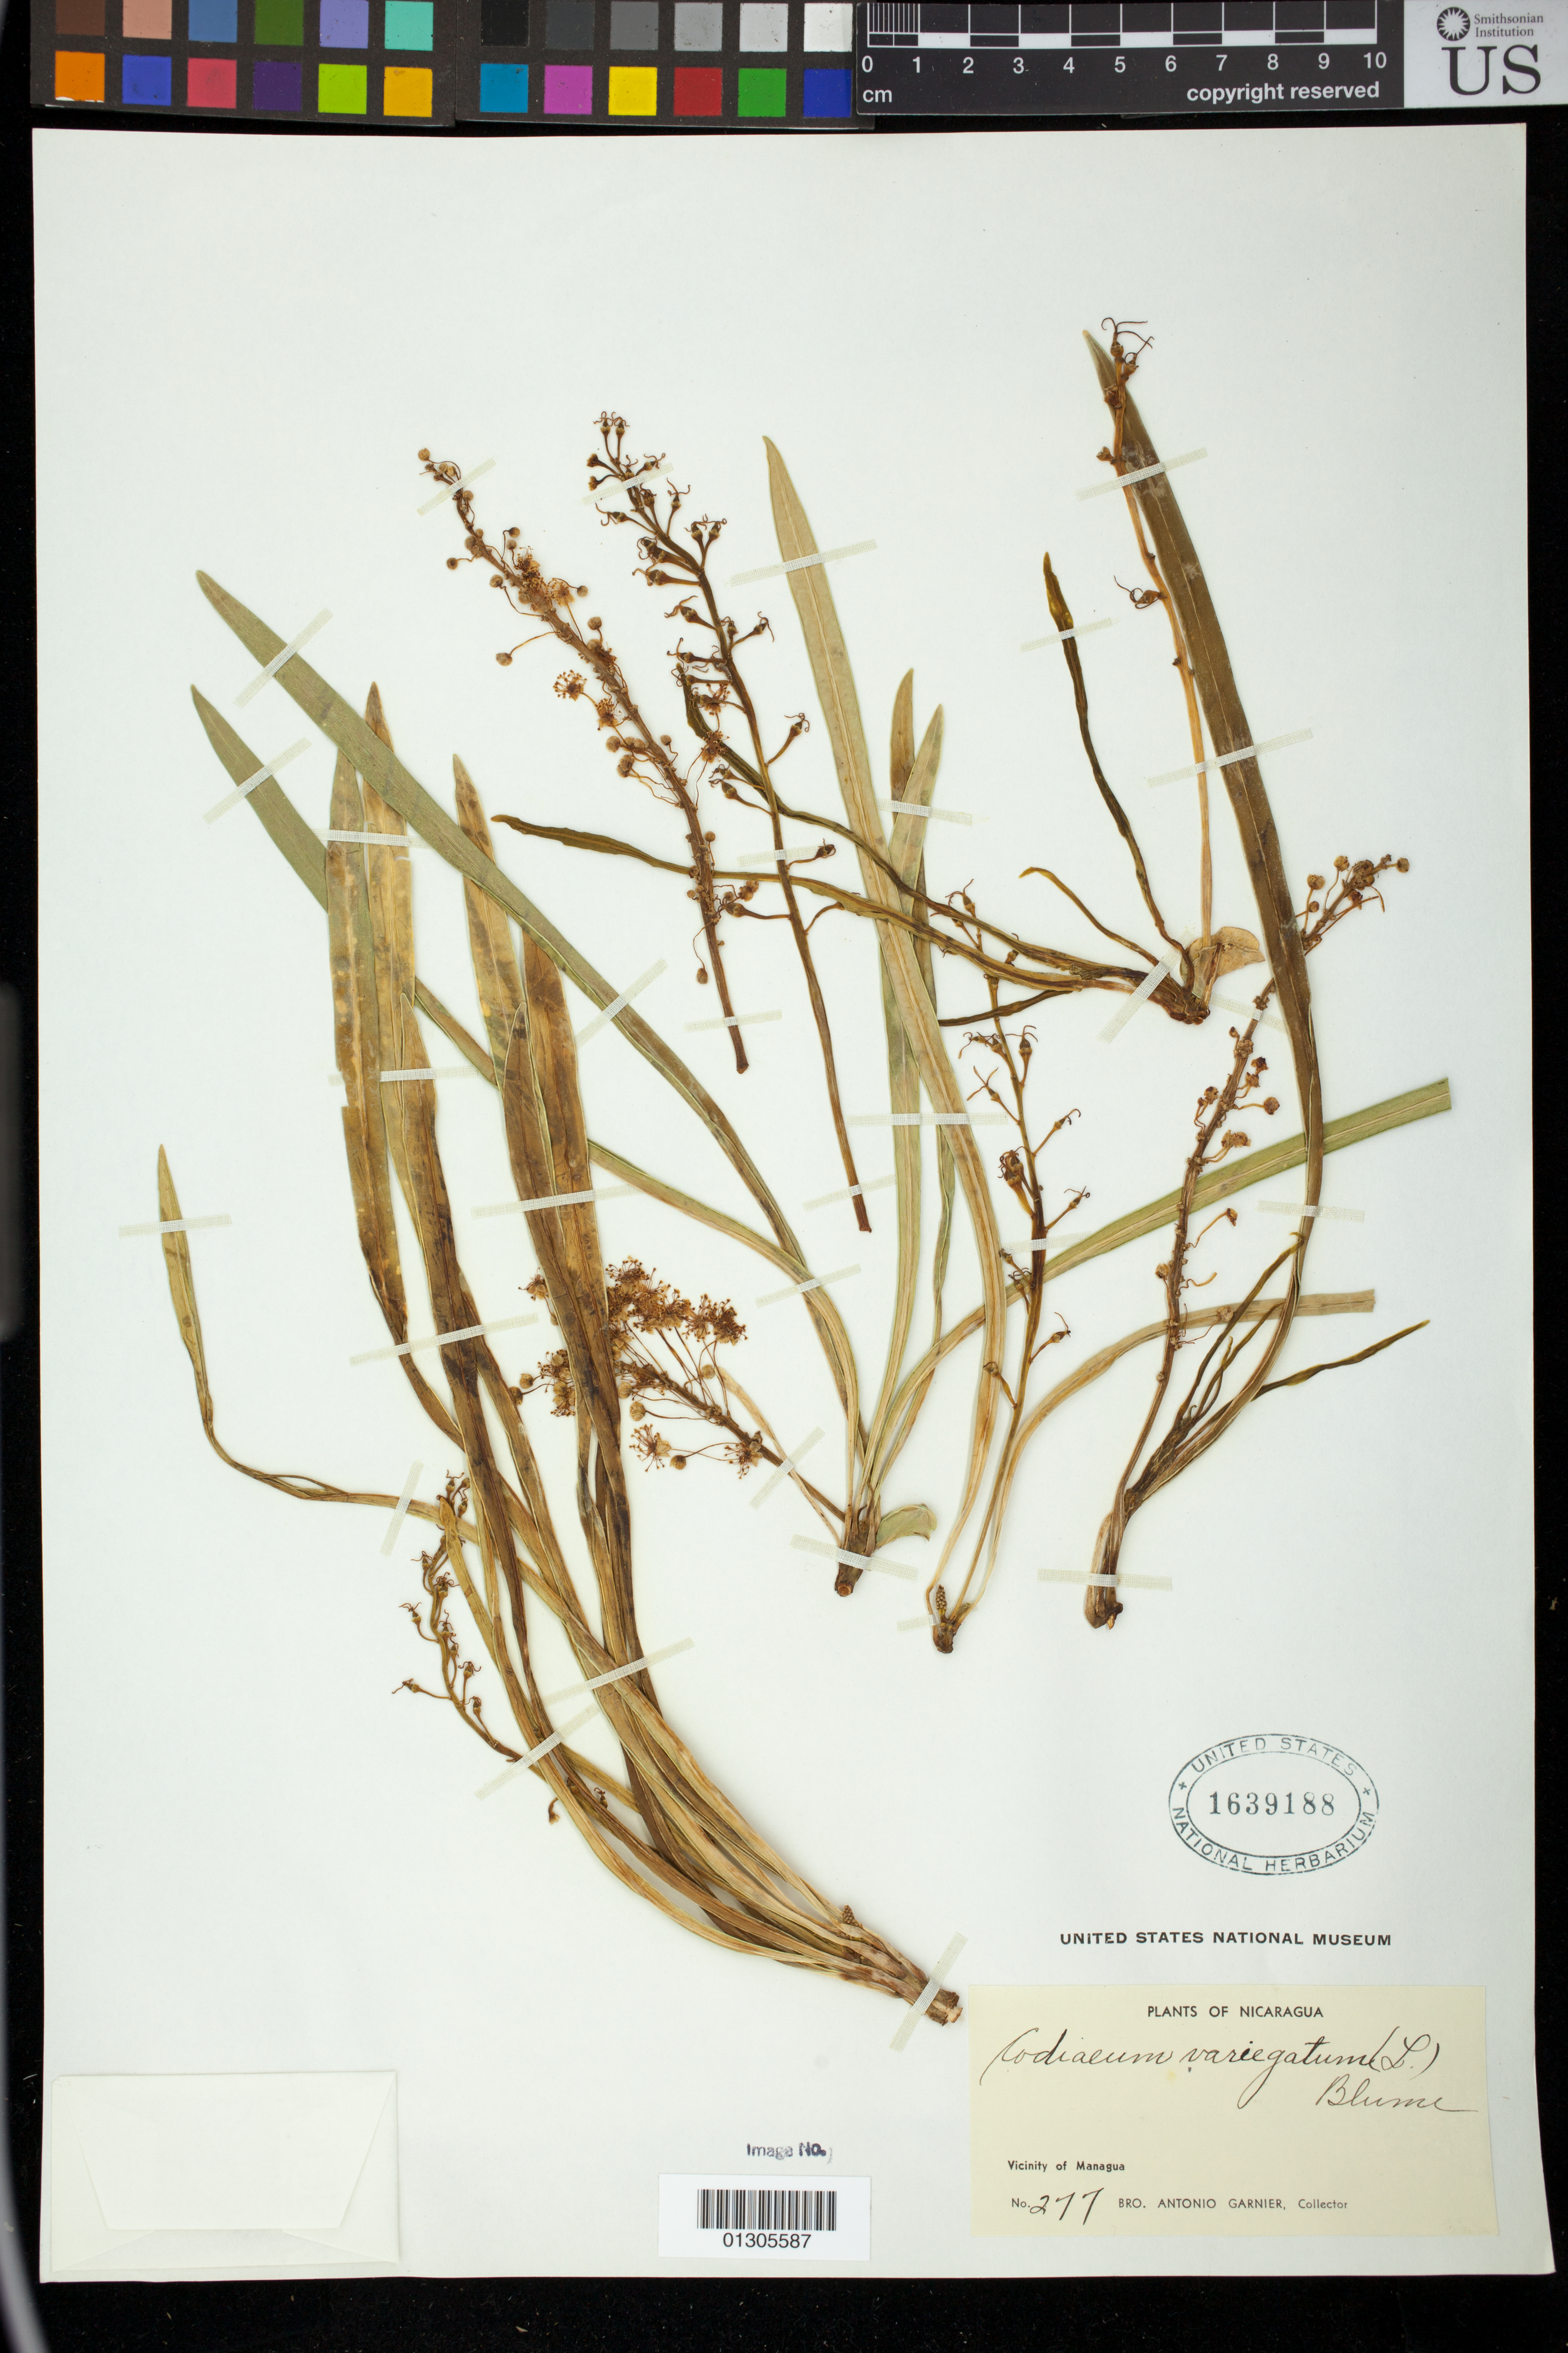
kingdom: Plantae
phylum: Tracheophyta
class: Magnoliopsida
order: Malpighiales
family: Euphorbiaceae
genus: Codiaeum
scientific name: Codiaeum variegatum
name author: (L.) Rumph. ex A. Juss.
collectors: Bro. A. Garnier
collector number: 277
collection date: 1932/1935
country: Nicaragua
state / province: Managua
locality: Vicinity of Managua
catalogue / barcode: US 1639188